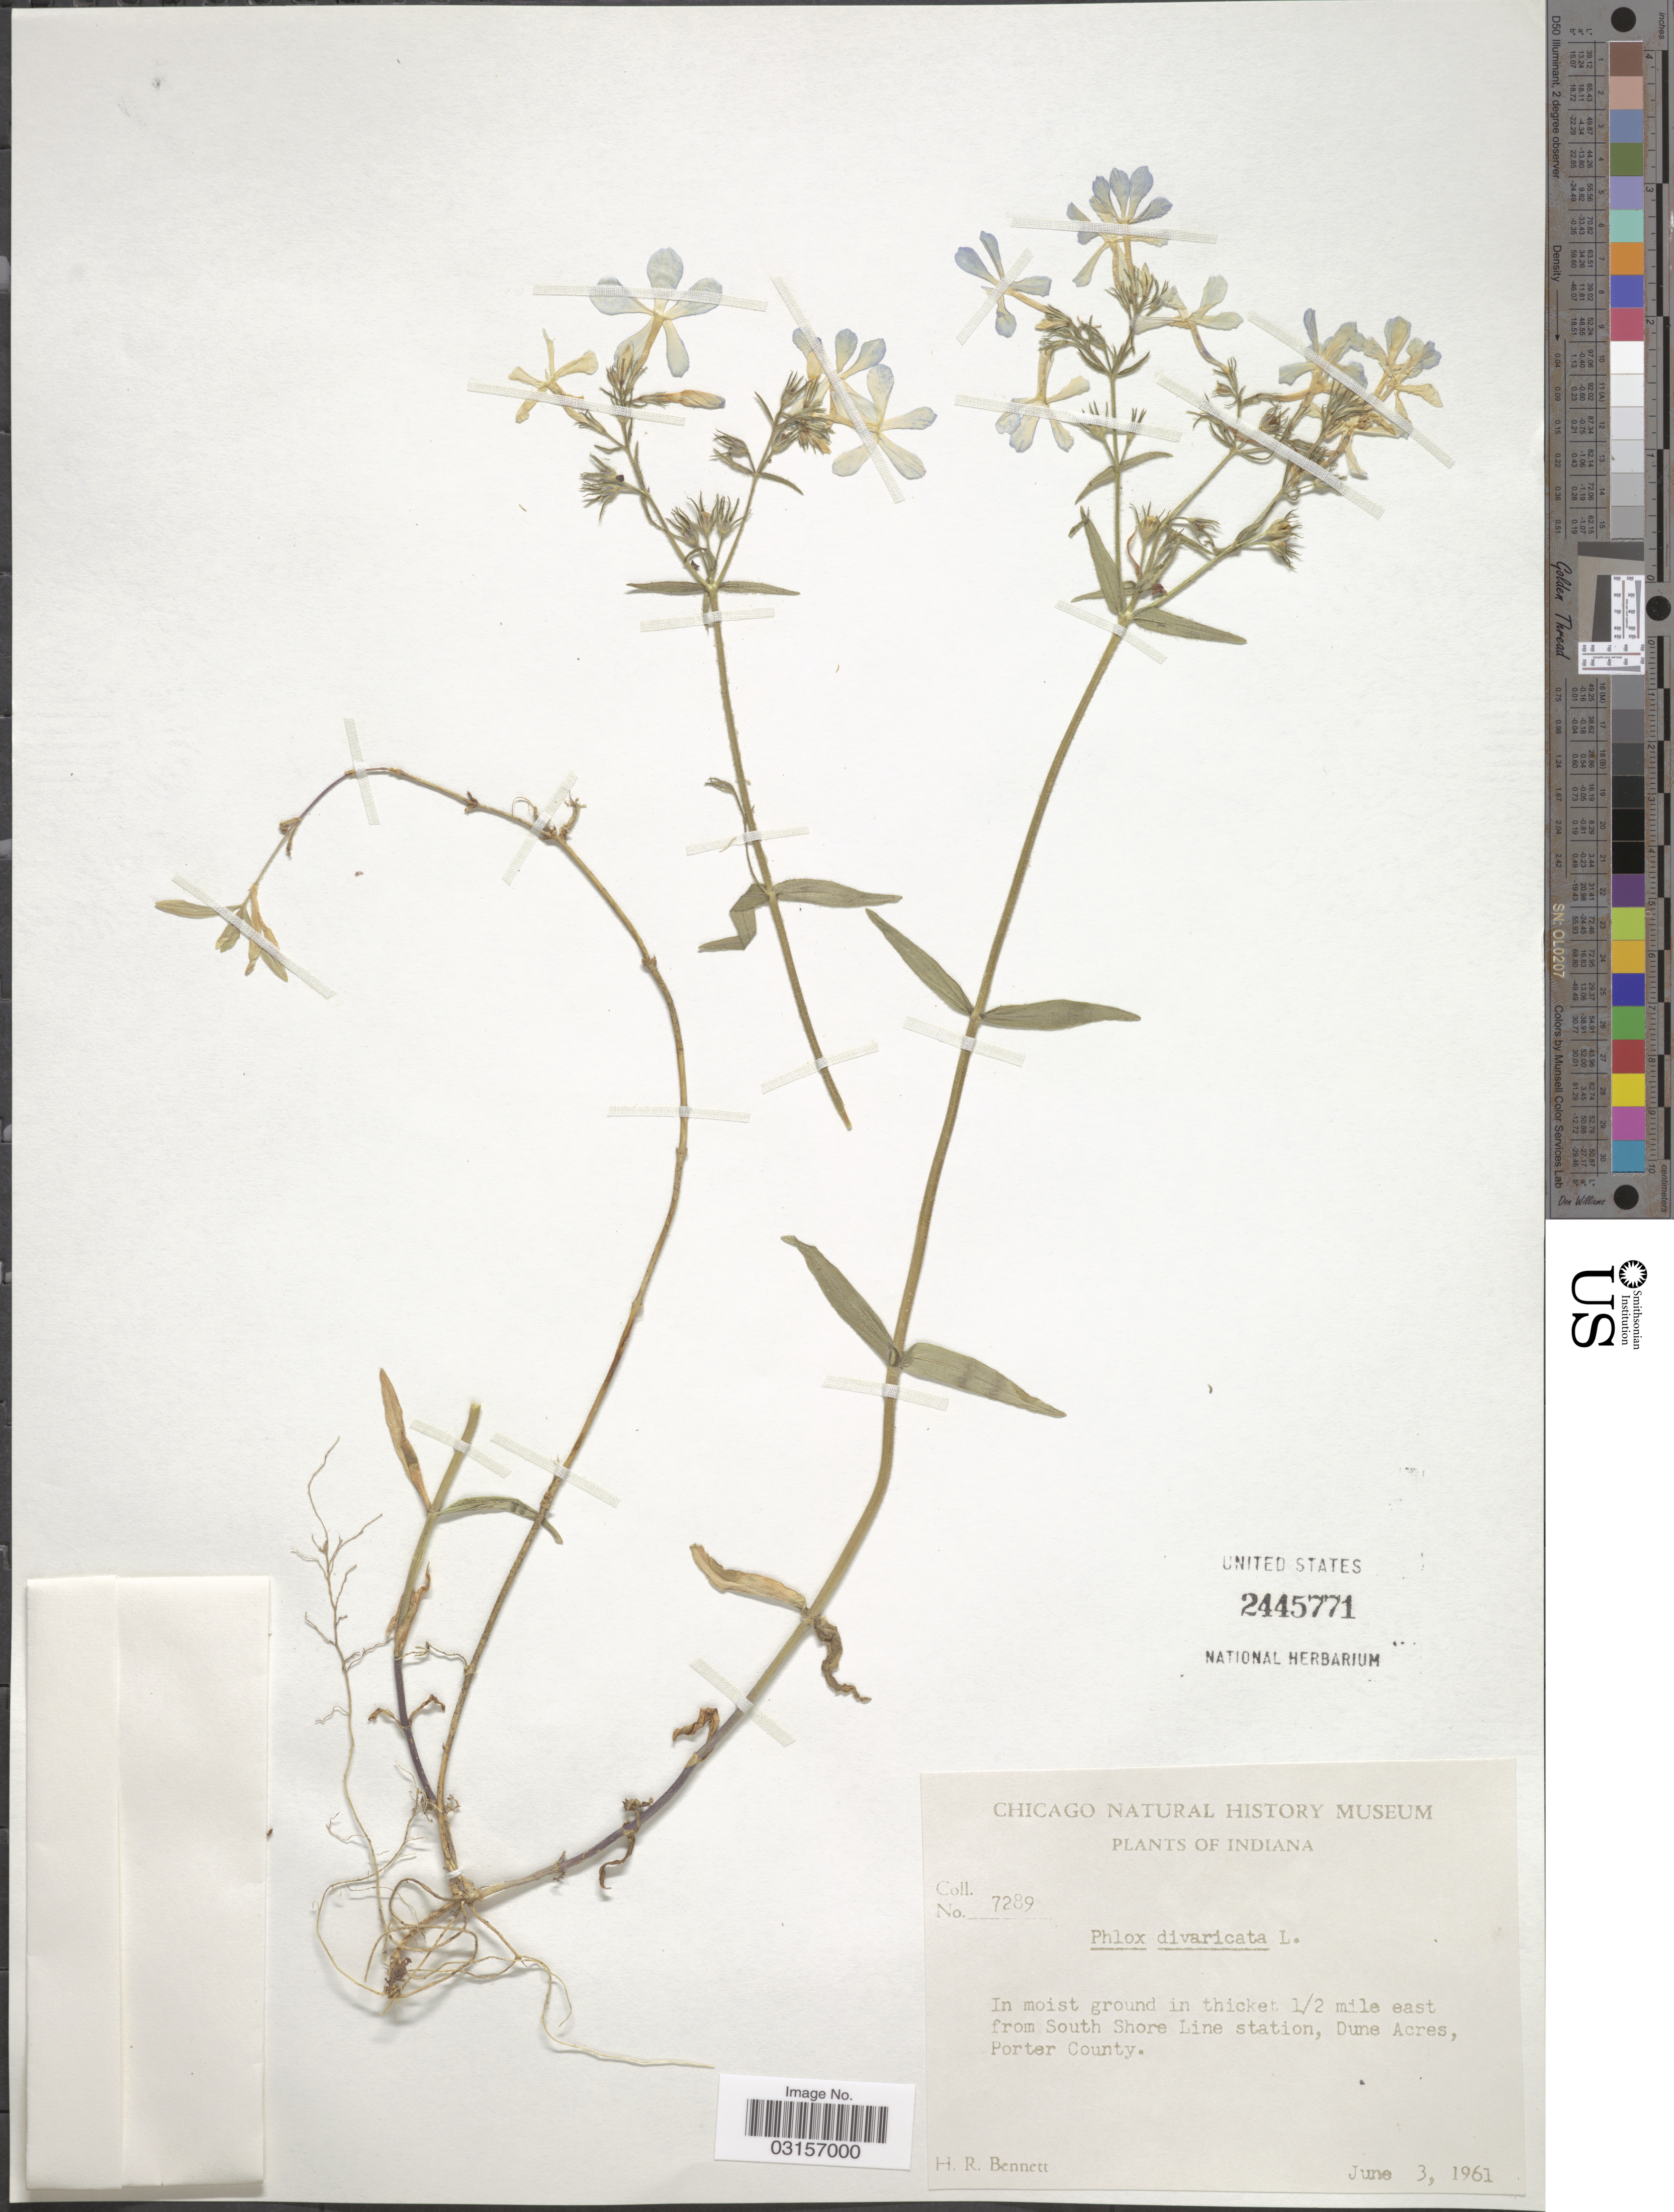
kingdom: Plantae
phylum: Tracheophyta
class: Magnoliopsida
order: Ericales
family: Polemoniaceae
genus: Phlox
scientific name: Phlox divaricata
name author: L.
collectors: H. R. Bennett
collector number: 7289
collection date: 1961-06-03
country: United States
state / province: Indiana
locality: In moist ground in thicket ½ mile east from South Shore Line station, Dune Acres, Porter County.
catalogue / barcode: US 2445771